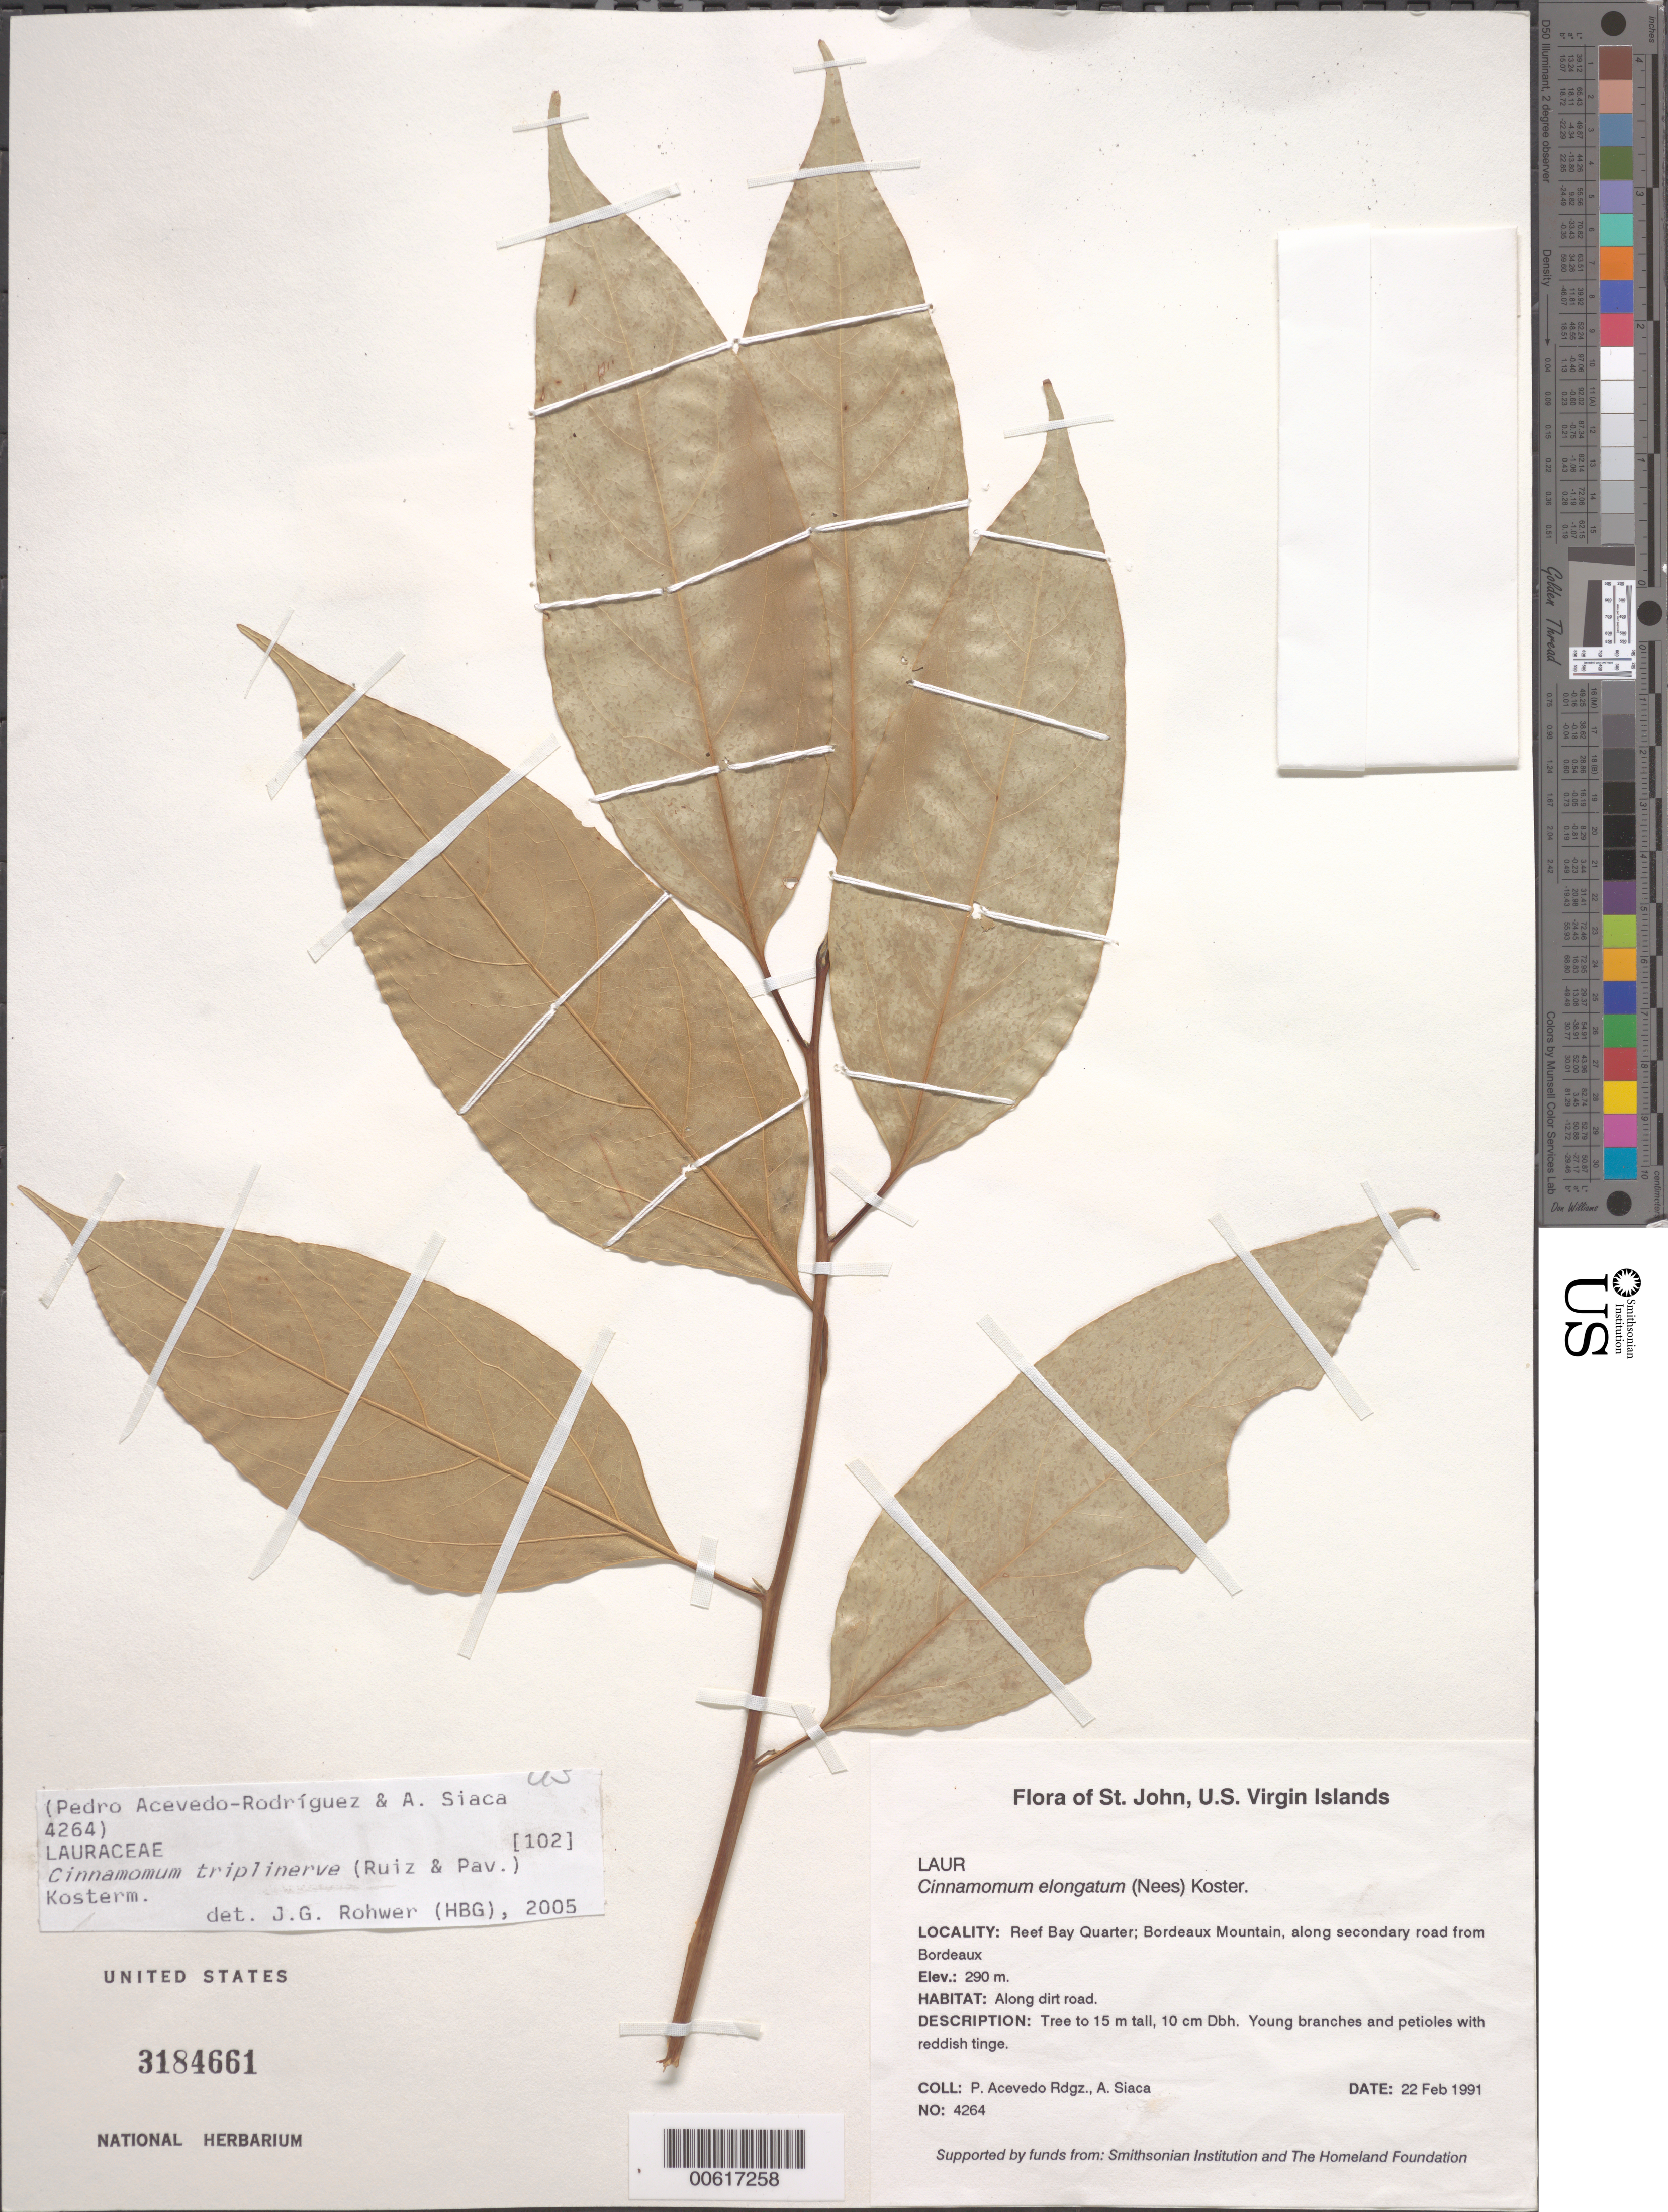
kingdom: Plantae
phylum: Tracheophyta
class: Magnoliopsida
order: Laurales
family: Lauraceae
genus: Cinnamomum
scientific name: Cinnamomum triplinerve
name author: (Ruiz & Pav.) Kosterm.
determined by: Rohwer, J. G.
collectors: P. Acevedo-Rodr. & A. Siaca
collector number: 4264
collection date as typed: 22 Feb 1991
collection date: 1991-02-22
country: U.S. Virgin Islands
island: St. John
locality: Reef Bay Quarter; Bordeaux Mountain, along secondary road from Bordeaux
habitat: Along dirt road.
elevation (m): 290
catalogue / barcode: US 3184611